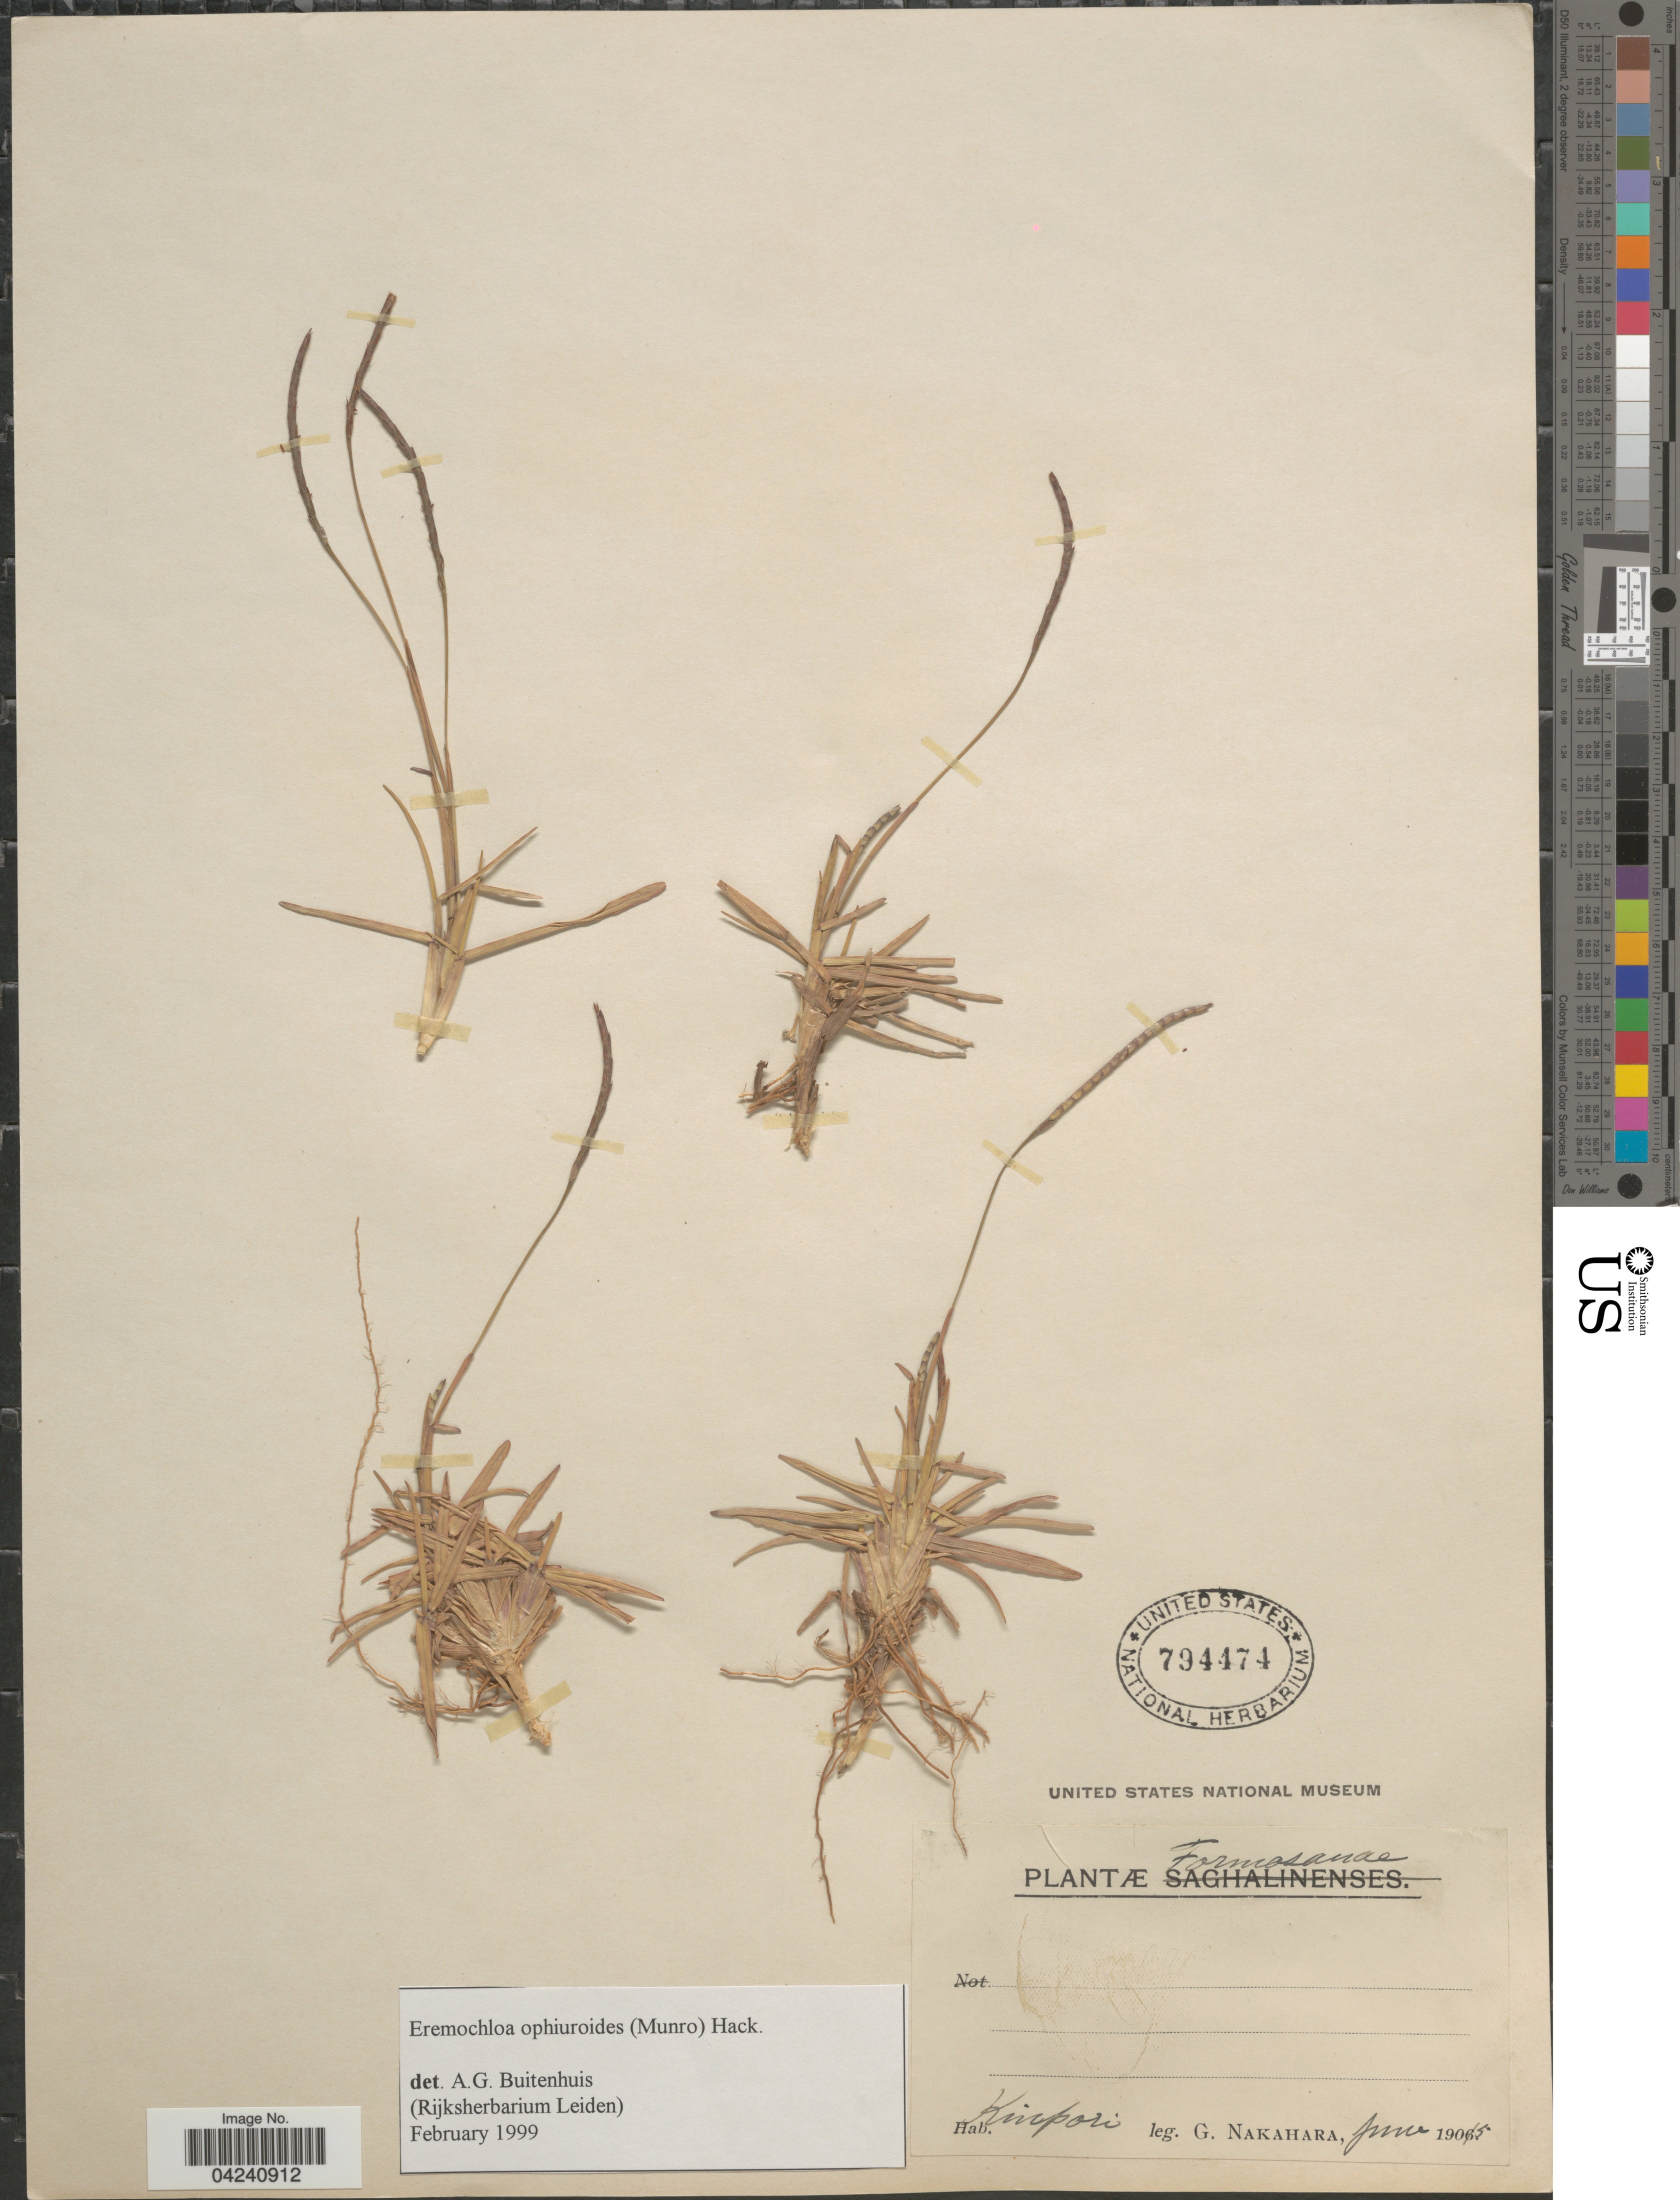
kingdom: Plantae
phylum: Tracheophyta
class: Liliopsida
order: Poales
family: Poaceae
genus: Eremochloa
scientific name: Eremochloa ophiuroides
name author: (Munro) Hack.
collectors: G. Nakahara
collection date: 1905-06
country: Taiwan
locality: Formosanae. Kinpori.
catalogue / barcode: US 794474